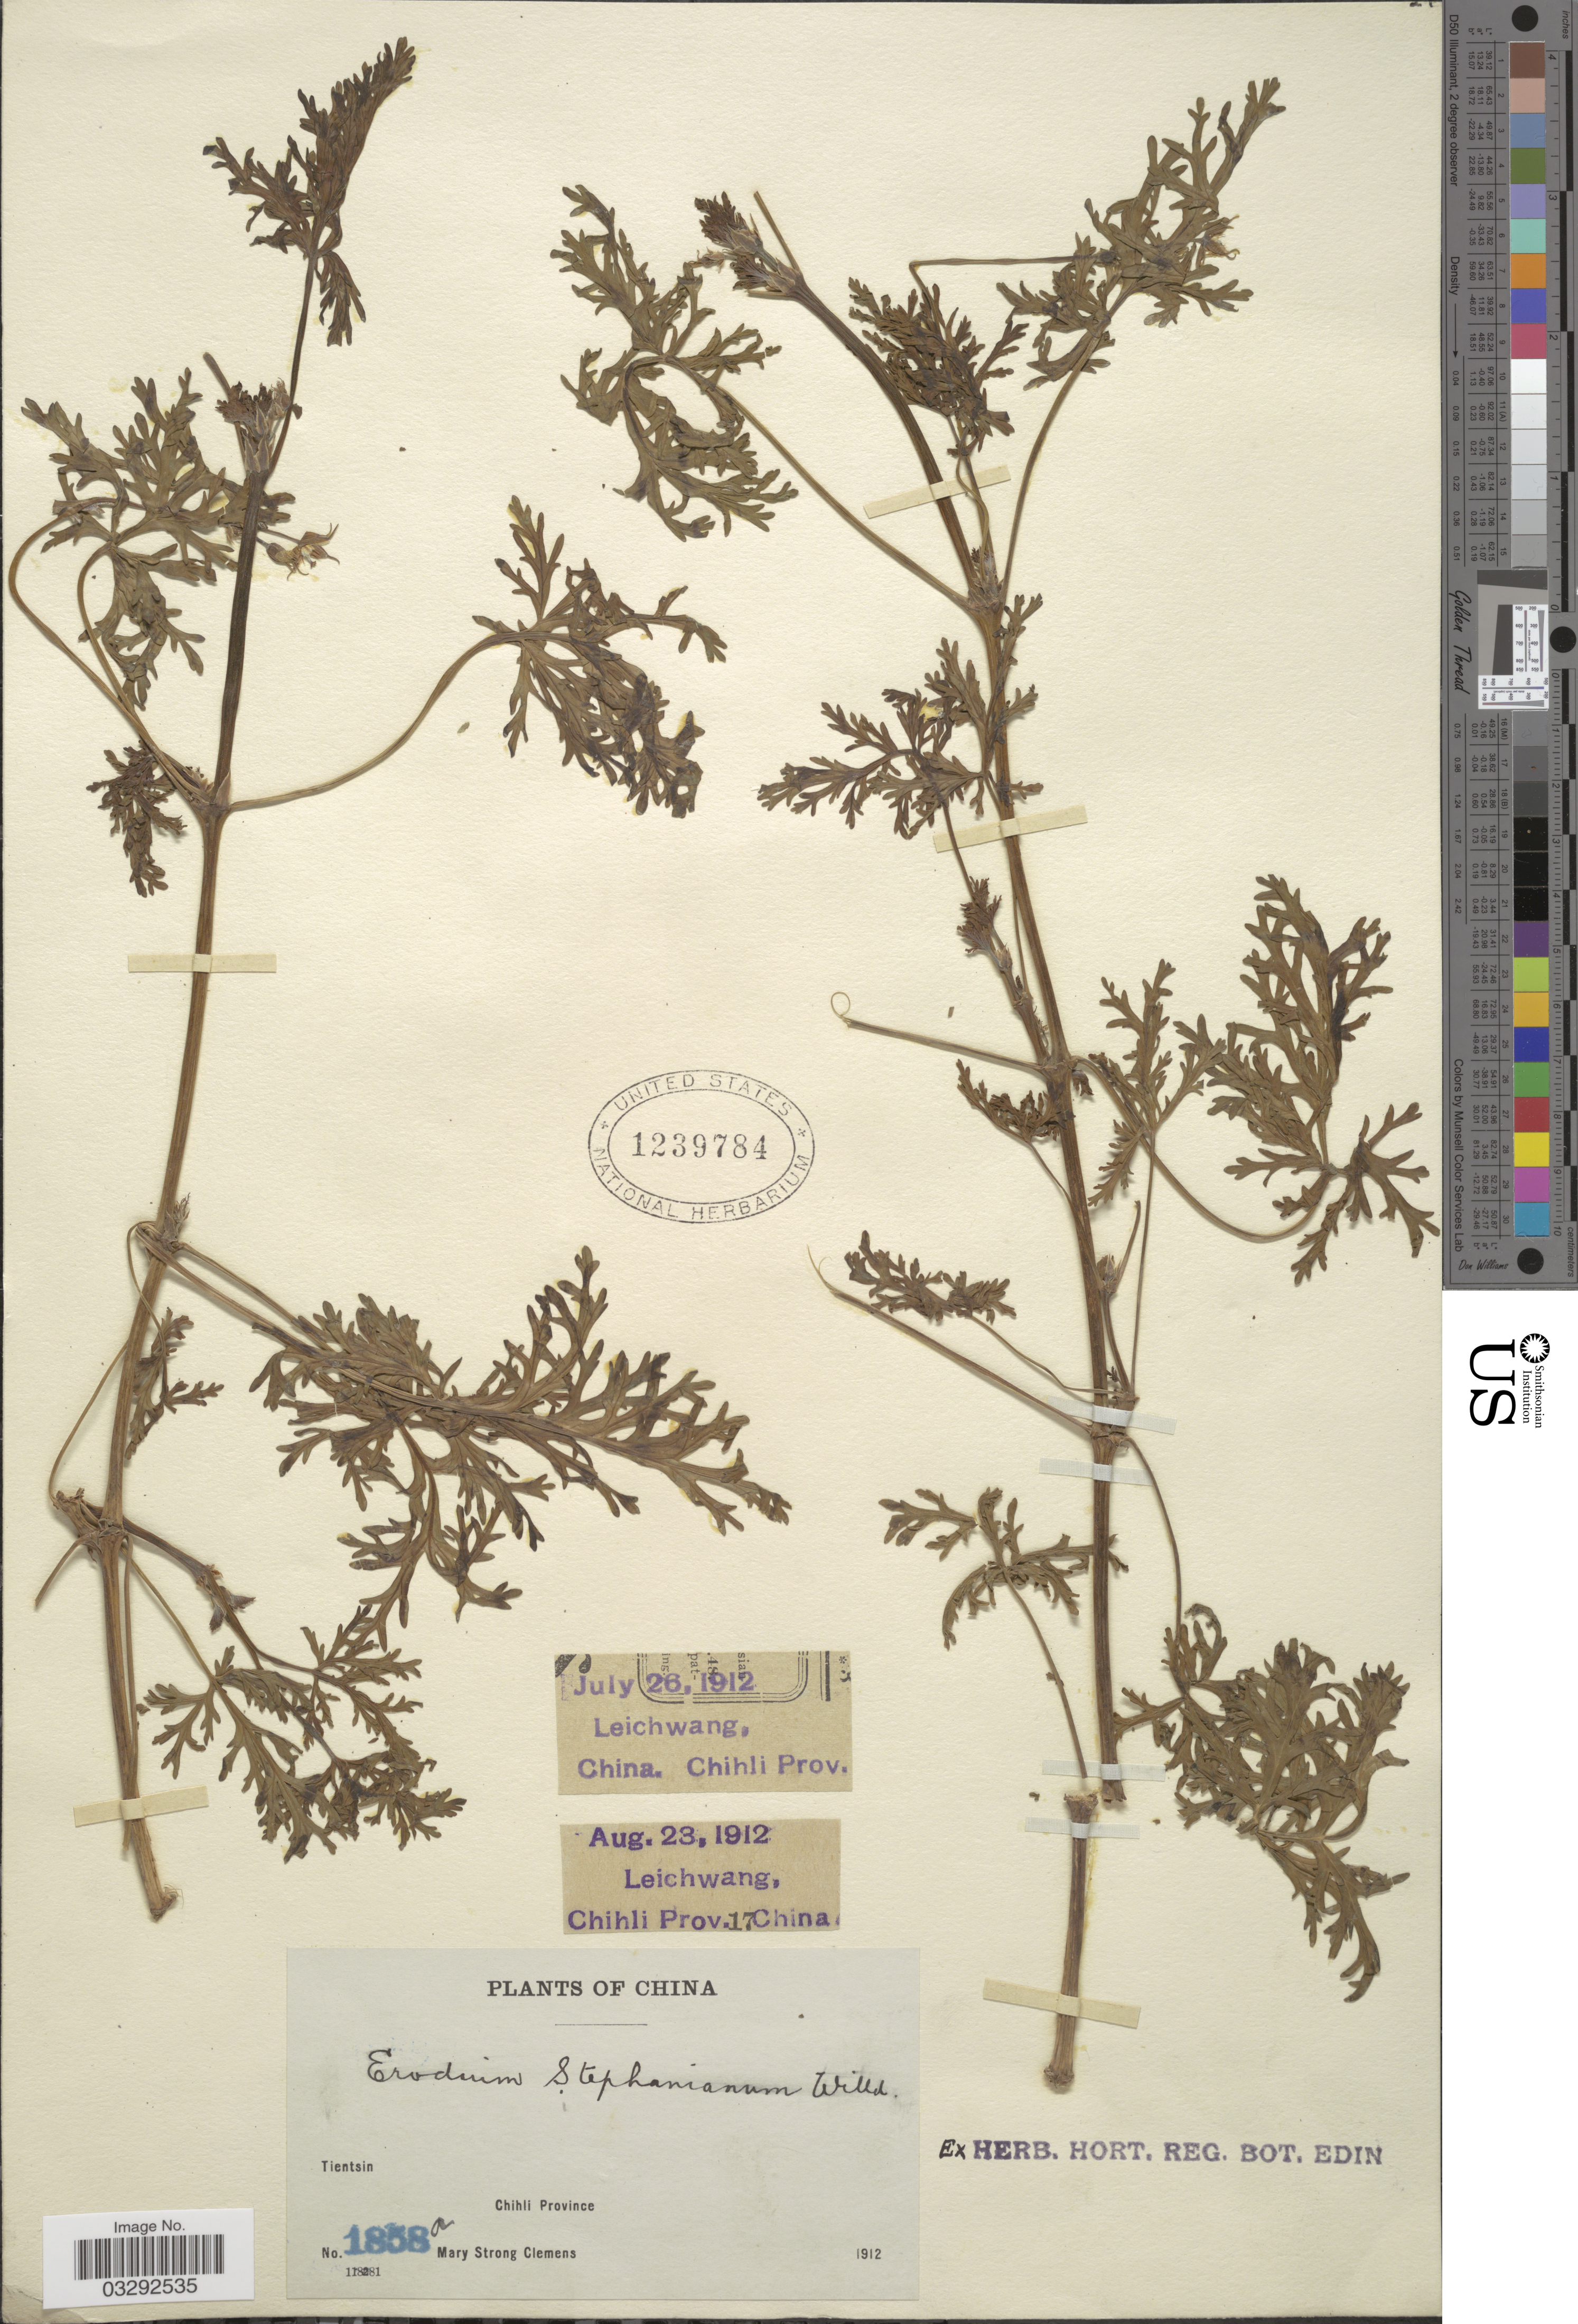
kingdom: Plantae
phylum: Tracheophyta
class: Magnoliopsida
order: Geraniales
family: Geraniaceae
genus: Erodium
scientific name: Erodium stephanianum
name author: Willd.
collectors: M. S. Clemens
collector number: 1858a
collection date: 1912-07-26/1912-08-23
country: China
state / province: Tianjin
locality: Tientsin. Leichwang. Chihli Province.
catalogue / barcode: US 1239784